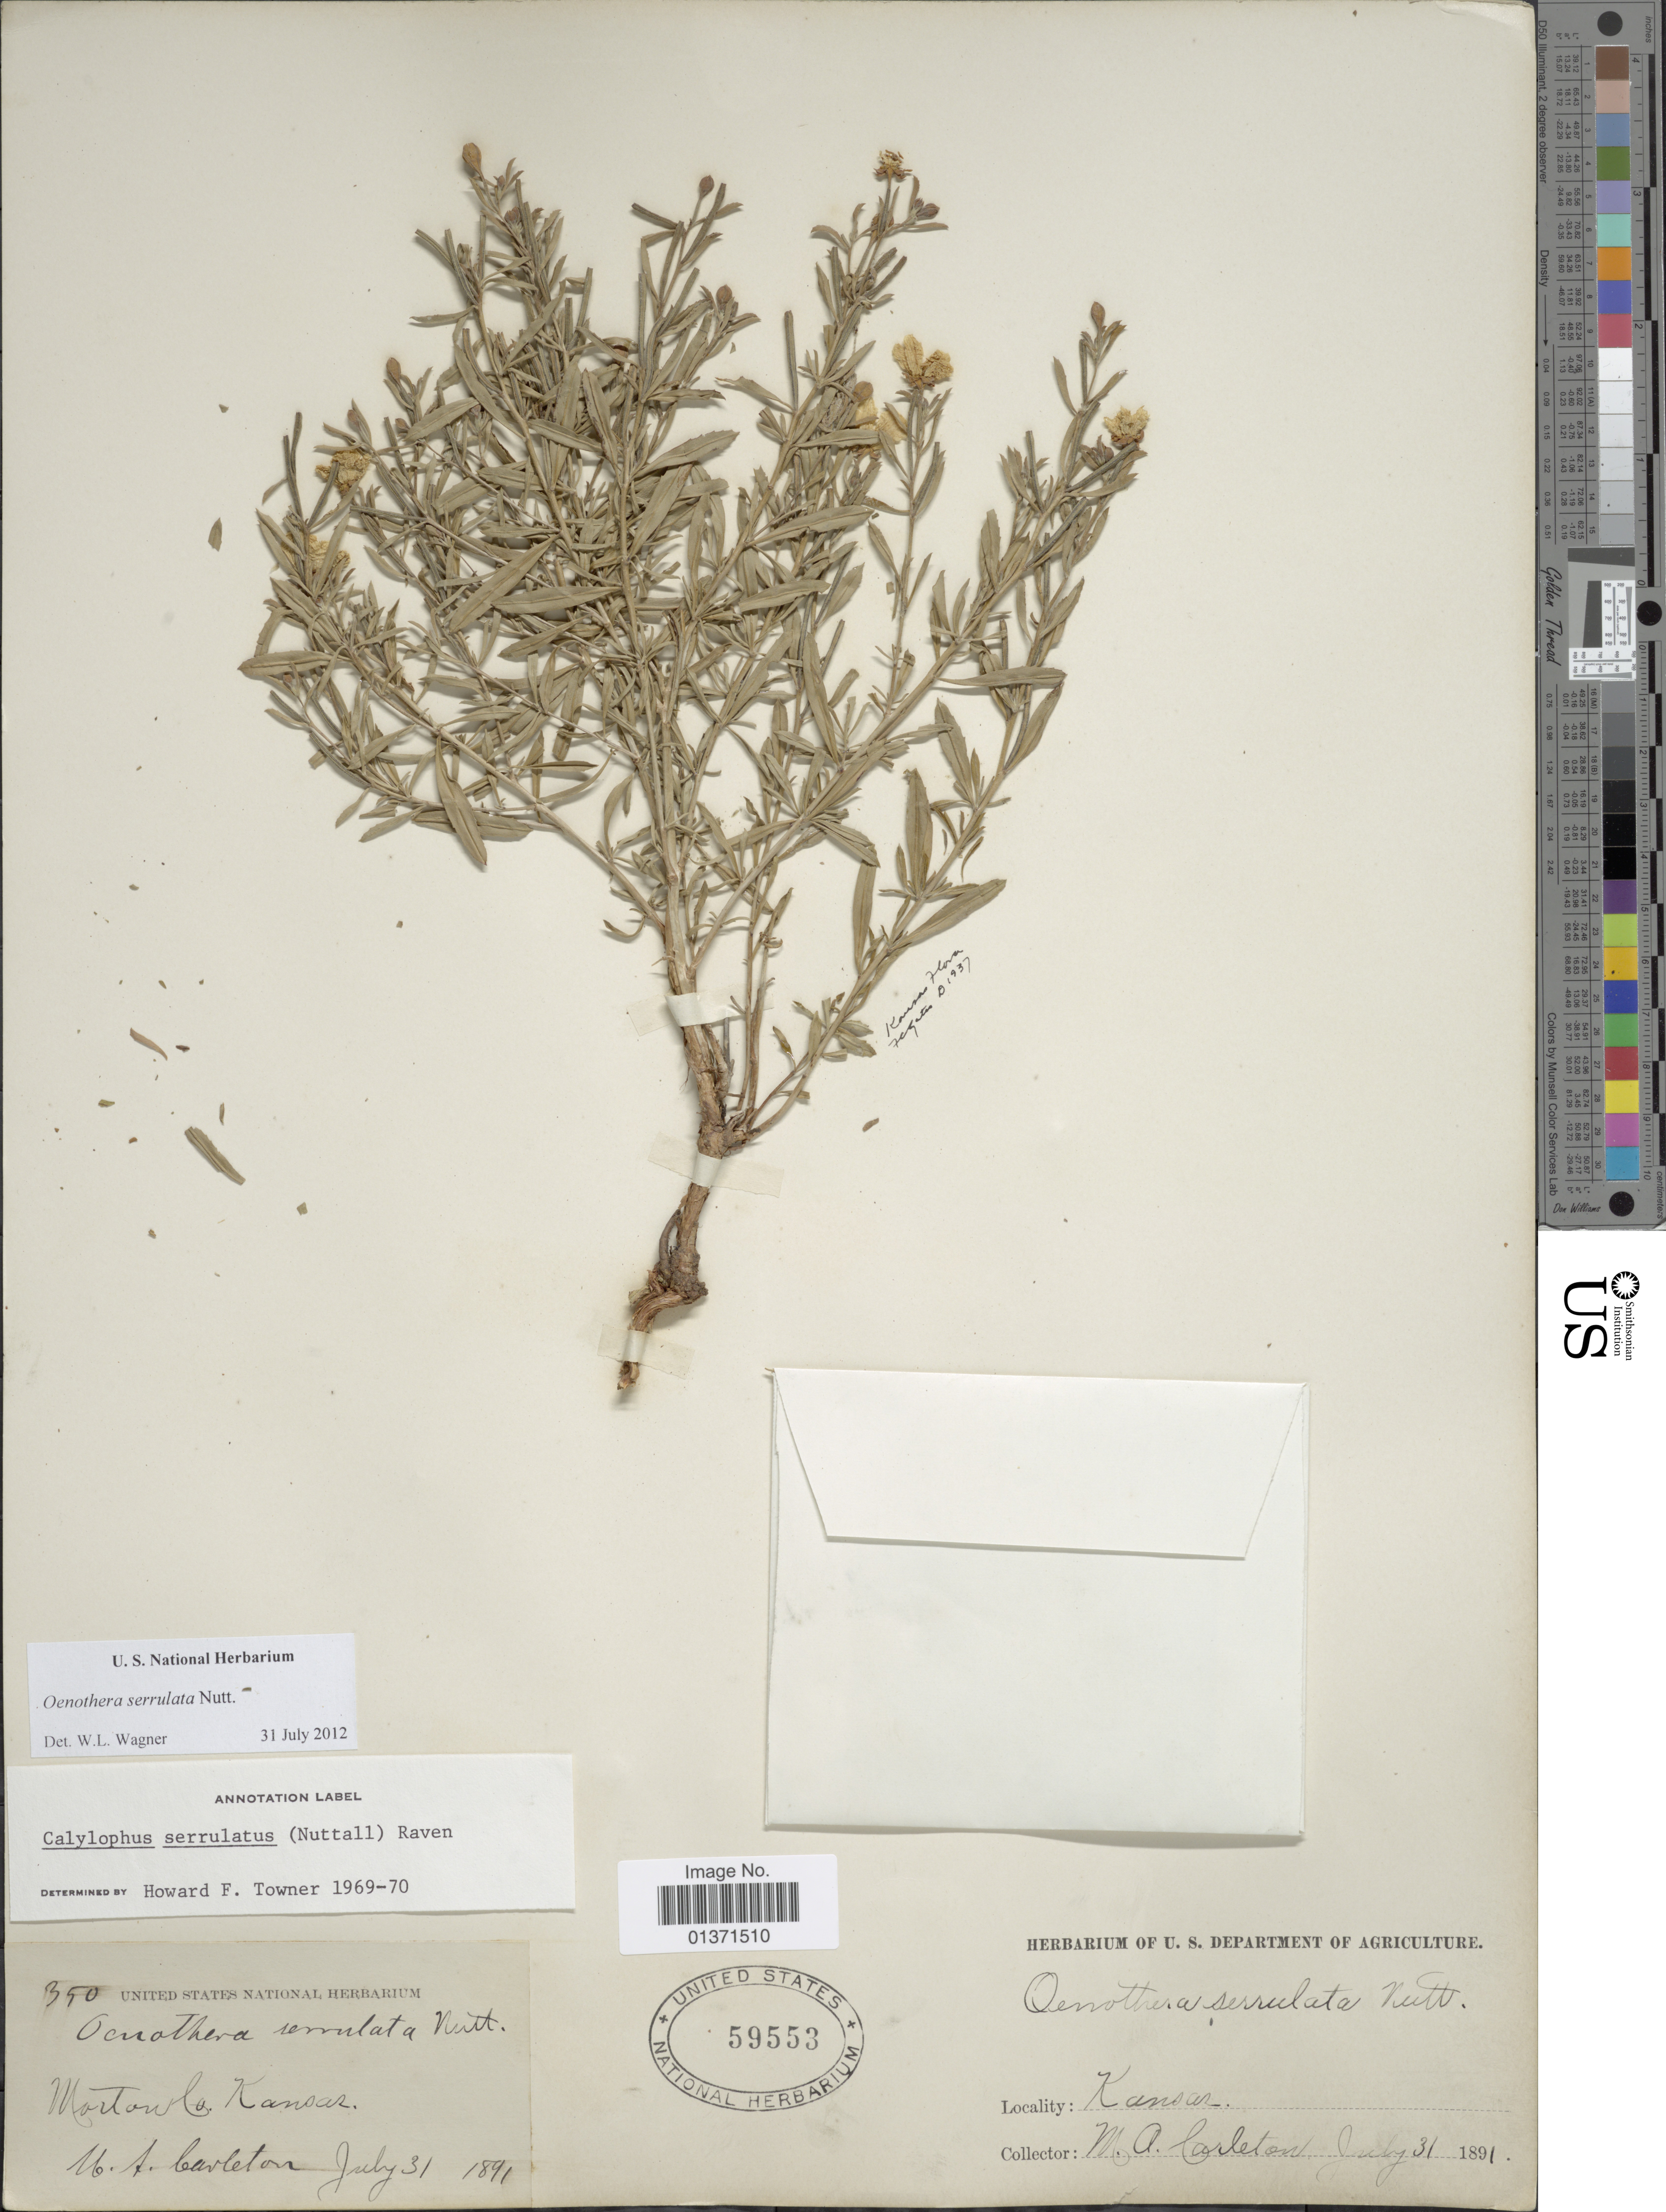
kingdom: Plantae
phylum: Tracheophyta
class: Magnoliopsida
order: Myrtales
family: Onagraceae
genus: Oenothera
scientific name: Oenothera serrulata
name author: Nutt.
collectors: W. Carleton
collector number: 350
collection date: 1891-07-31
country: United States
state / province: Kansas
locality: Morton Co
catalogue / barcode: US 59553